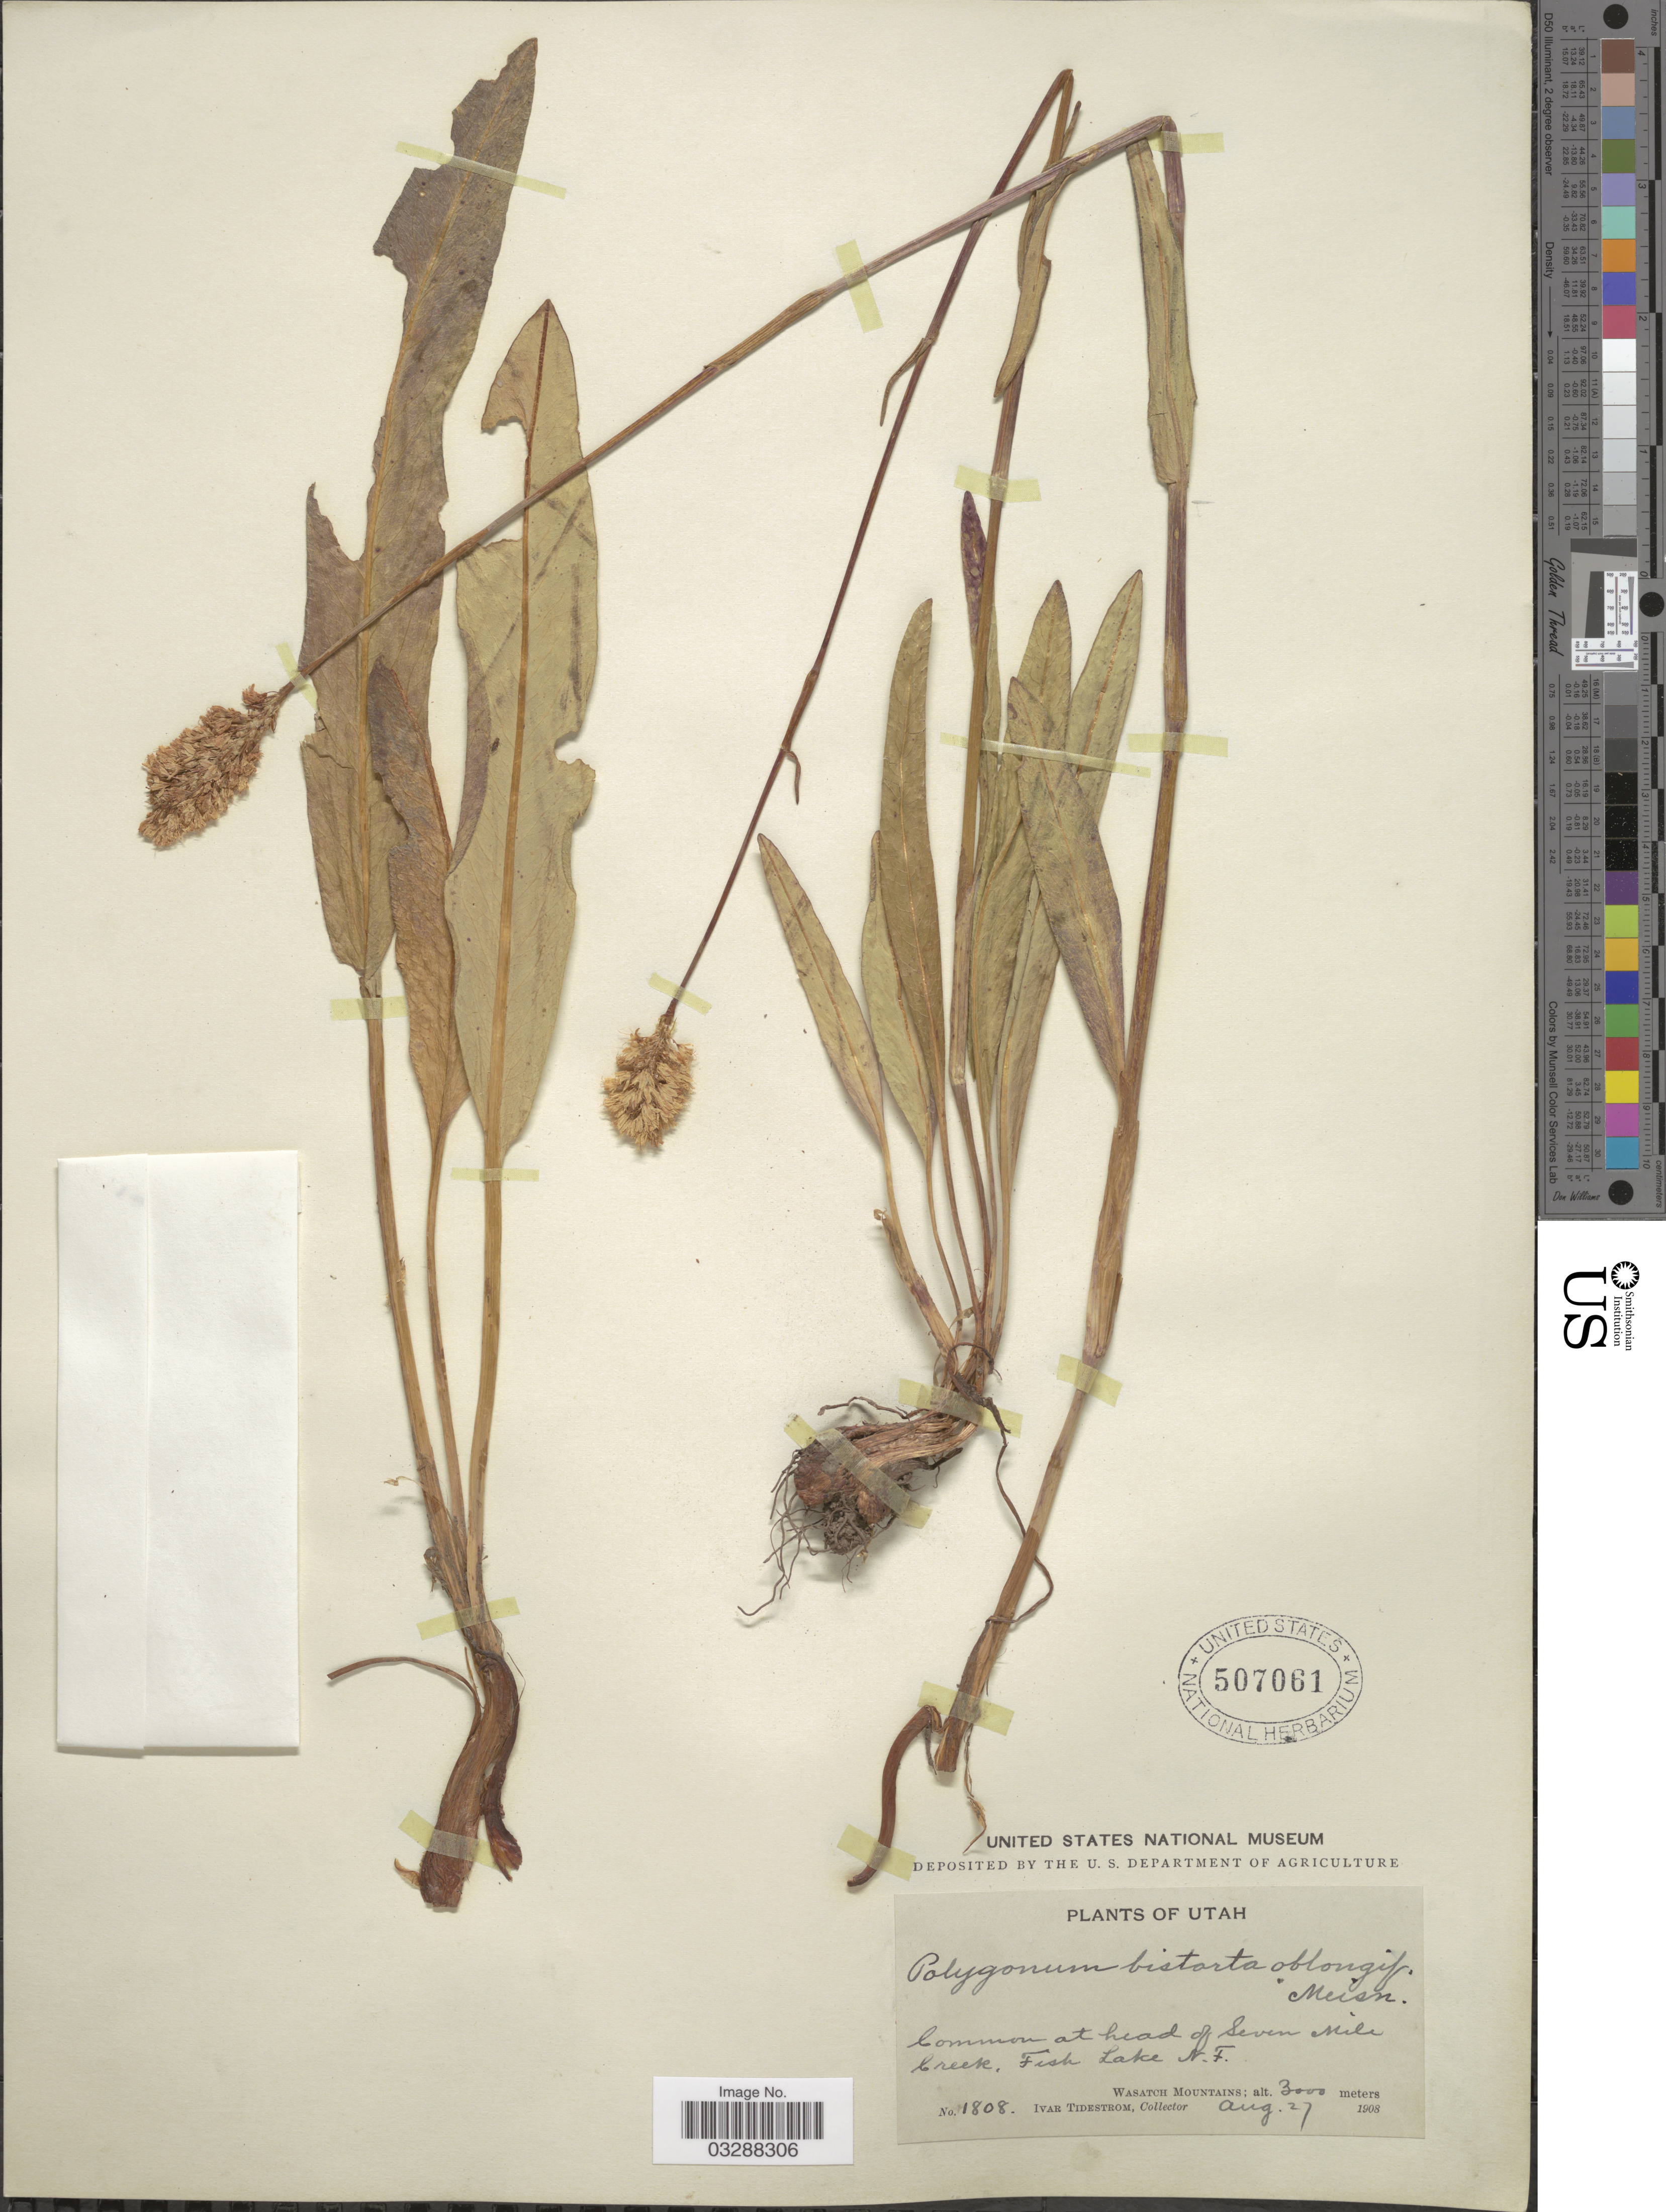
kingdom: Plantae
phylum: Tracheophyta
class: Magnoliopsida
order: Caryophyllales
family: Polygonaceae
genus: Bistorta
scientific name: Bistorta bistortoides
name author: (Pursh) Small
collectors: I. F. Tidestrom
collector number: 1808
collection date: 1908-08-27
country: United States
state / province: Utah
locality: Common at head of Seven Mile Creek, Fish Lake N.F., Wasatch Mountains.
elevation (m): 3000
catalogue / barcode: US 507061